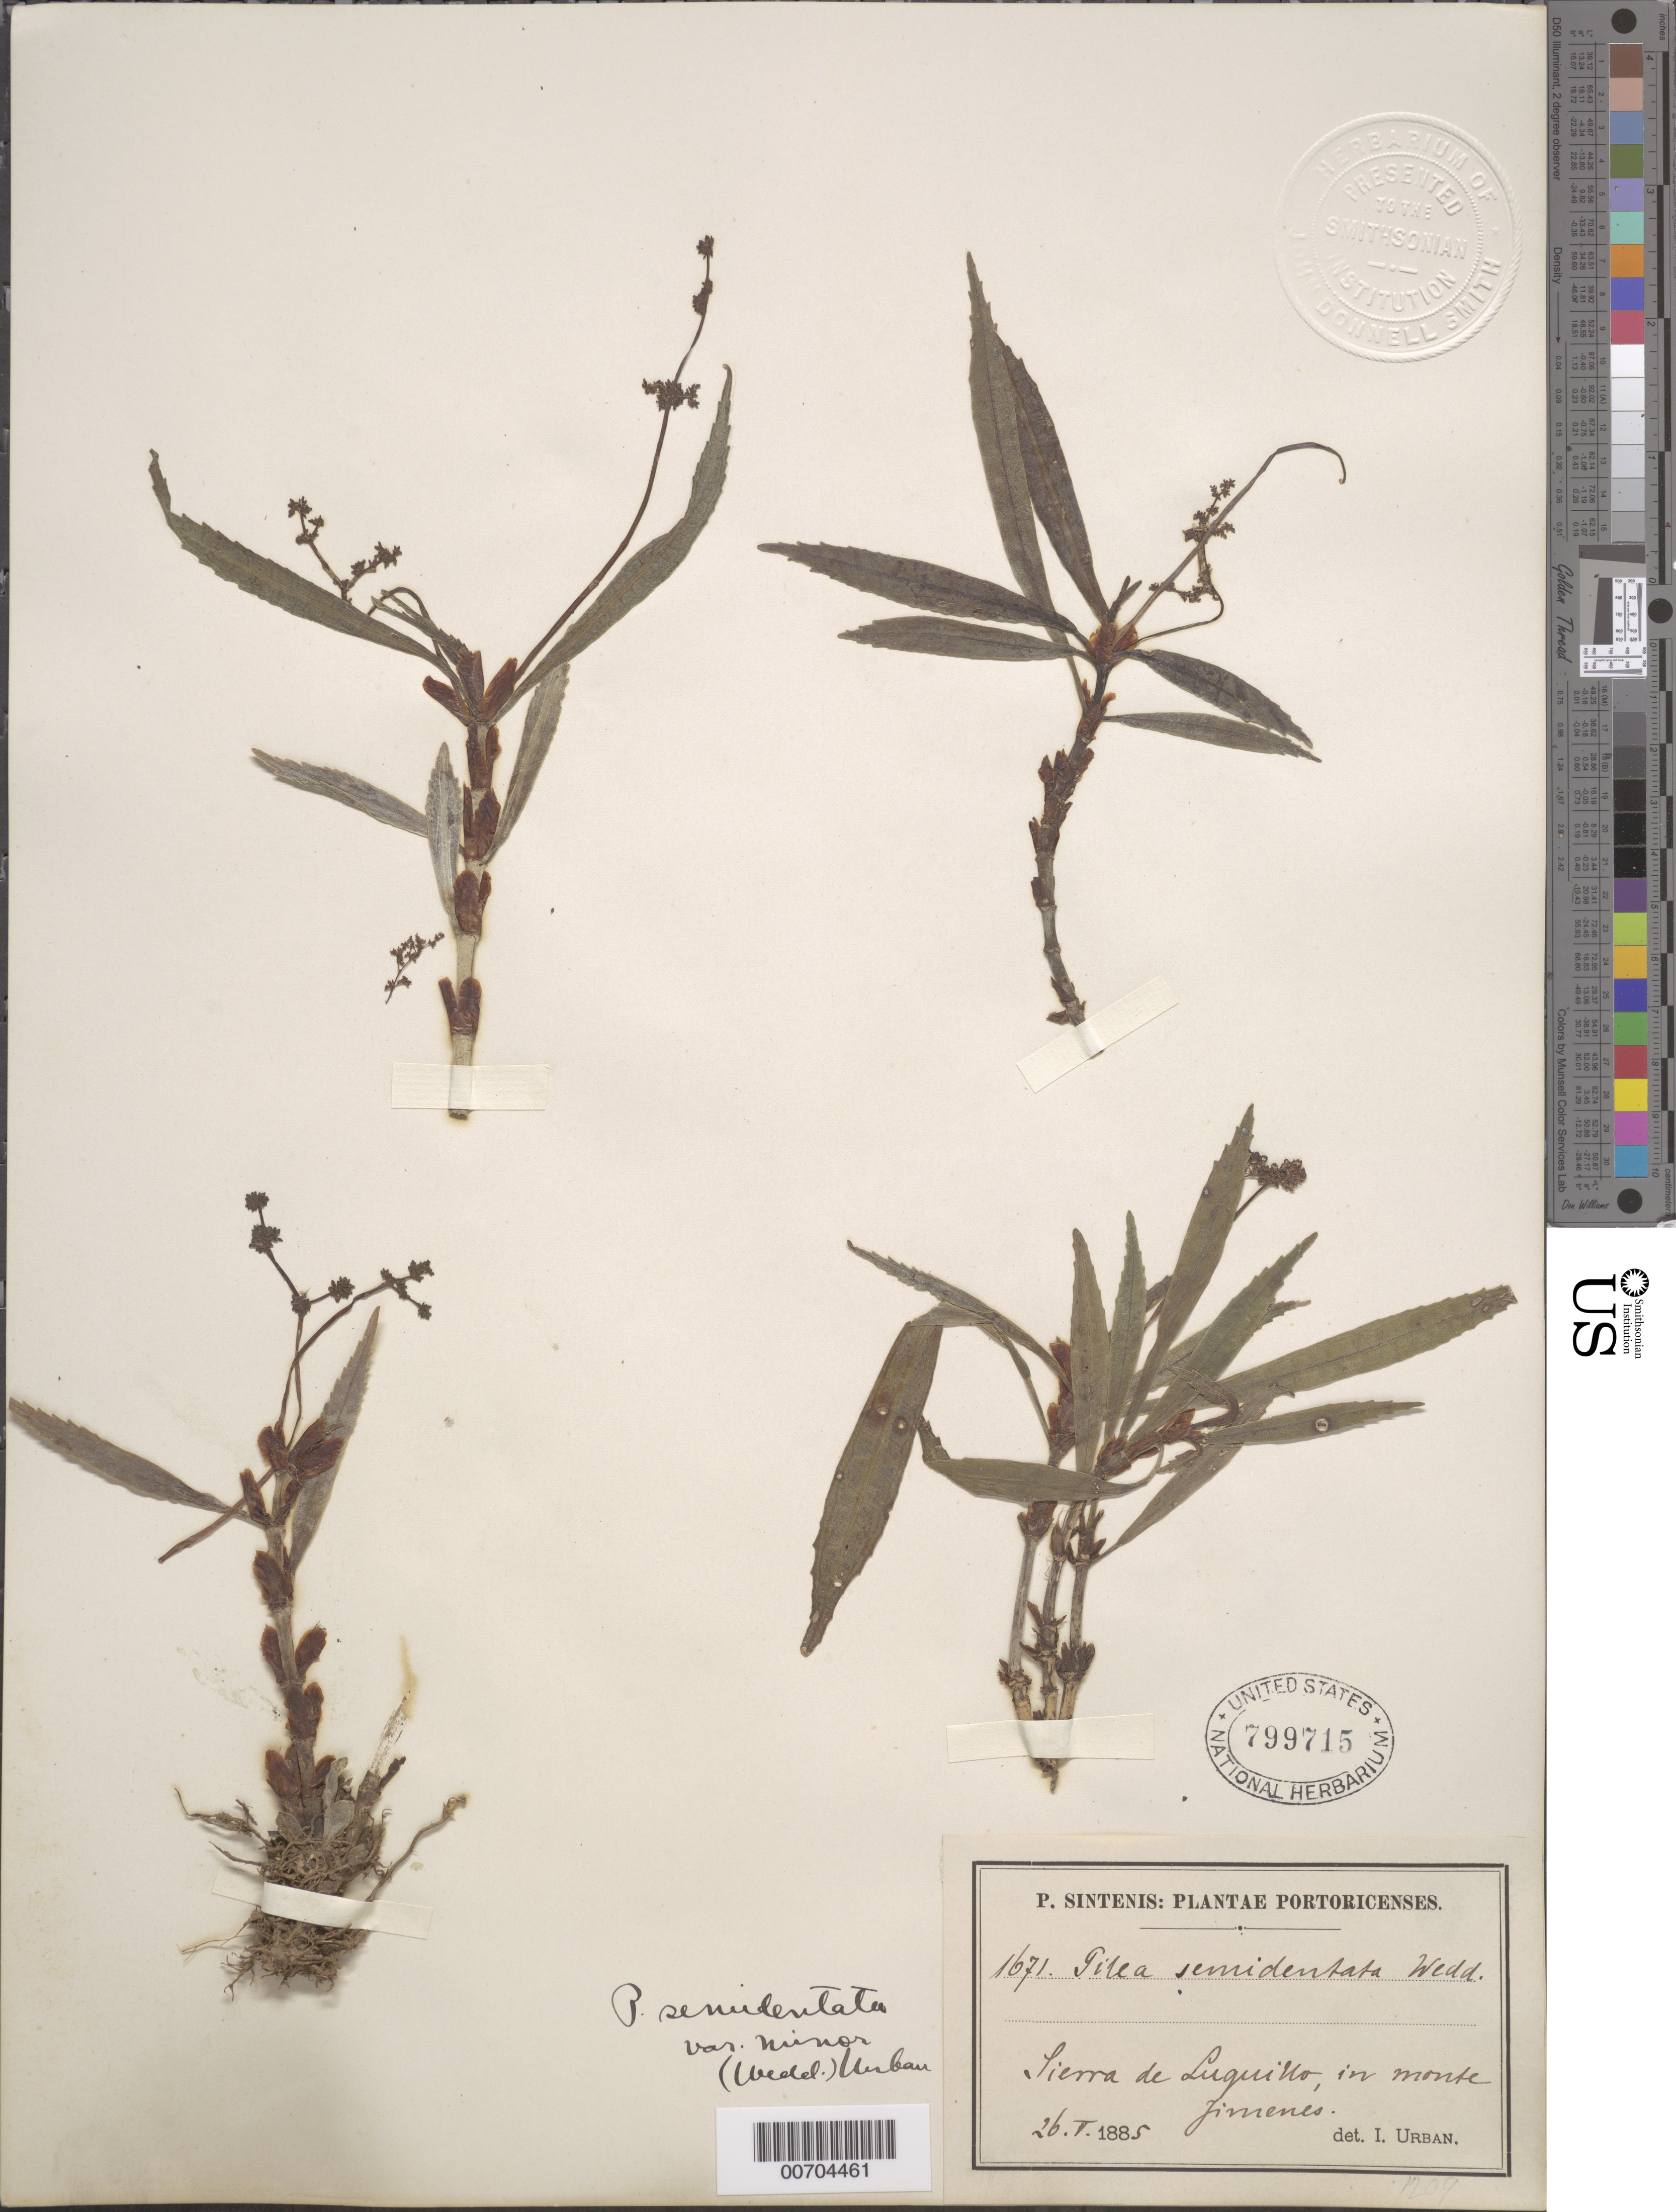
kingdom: Plantae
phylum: Tracheophyta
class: Magnoliopsida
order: Rosales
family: Urticaceae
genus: Pilea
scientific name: Pilea semidentata var. minor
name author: Urb.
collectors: P. Sintenis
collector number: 1671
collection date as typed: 26 May 1885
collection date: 1885-05-26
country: Puerto Rico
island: Greater Antilles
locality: Sierra de Luquillo, in monte Jimenes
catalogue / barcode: US 799715